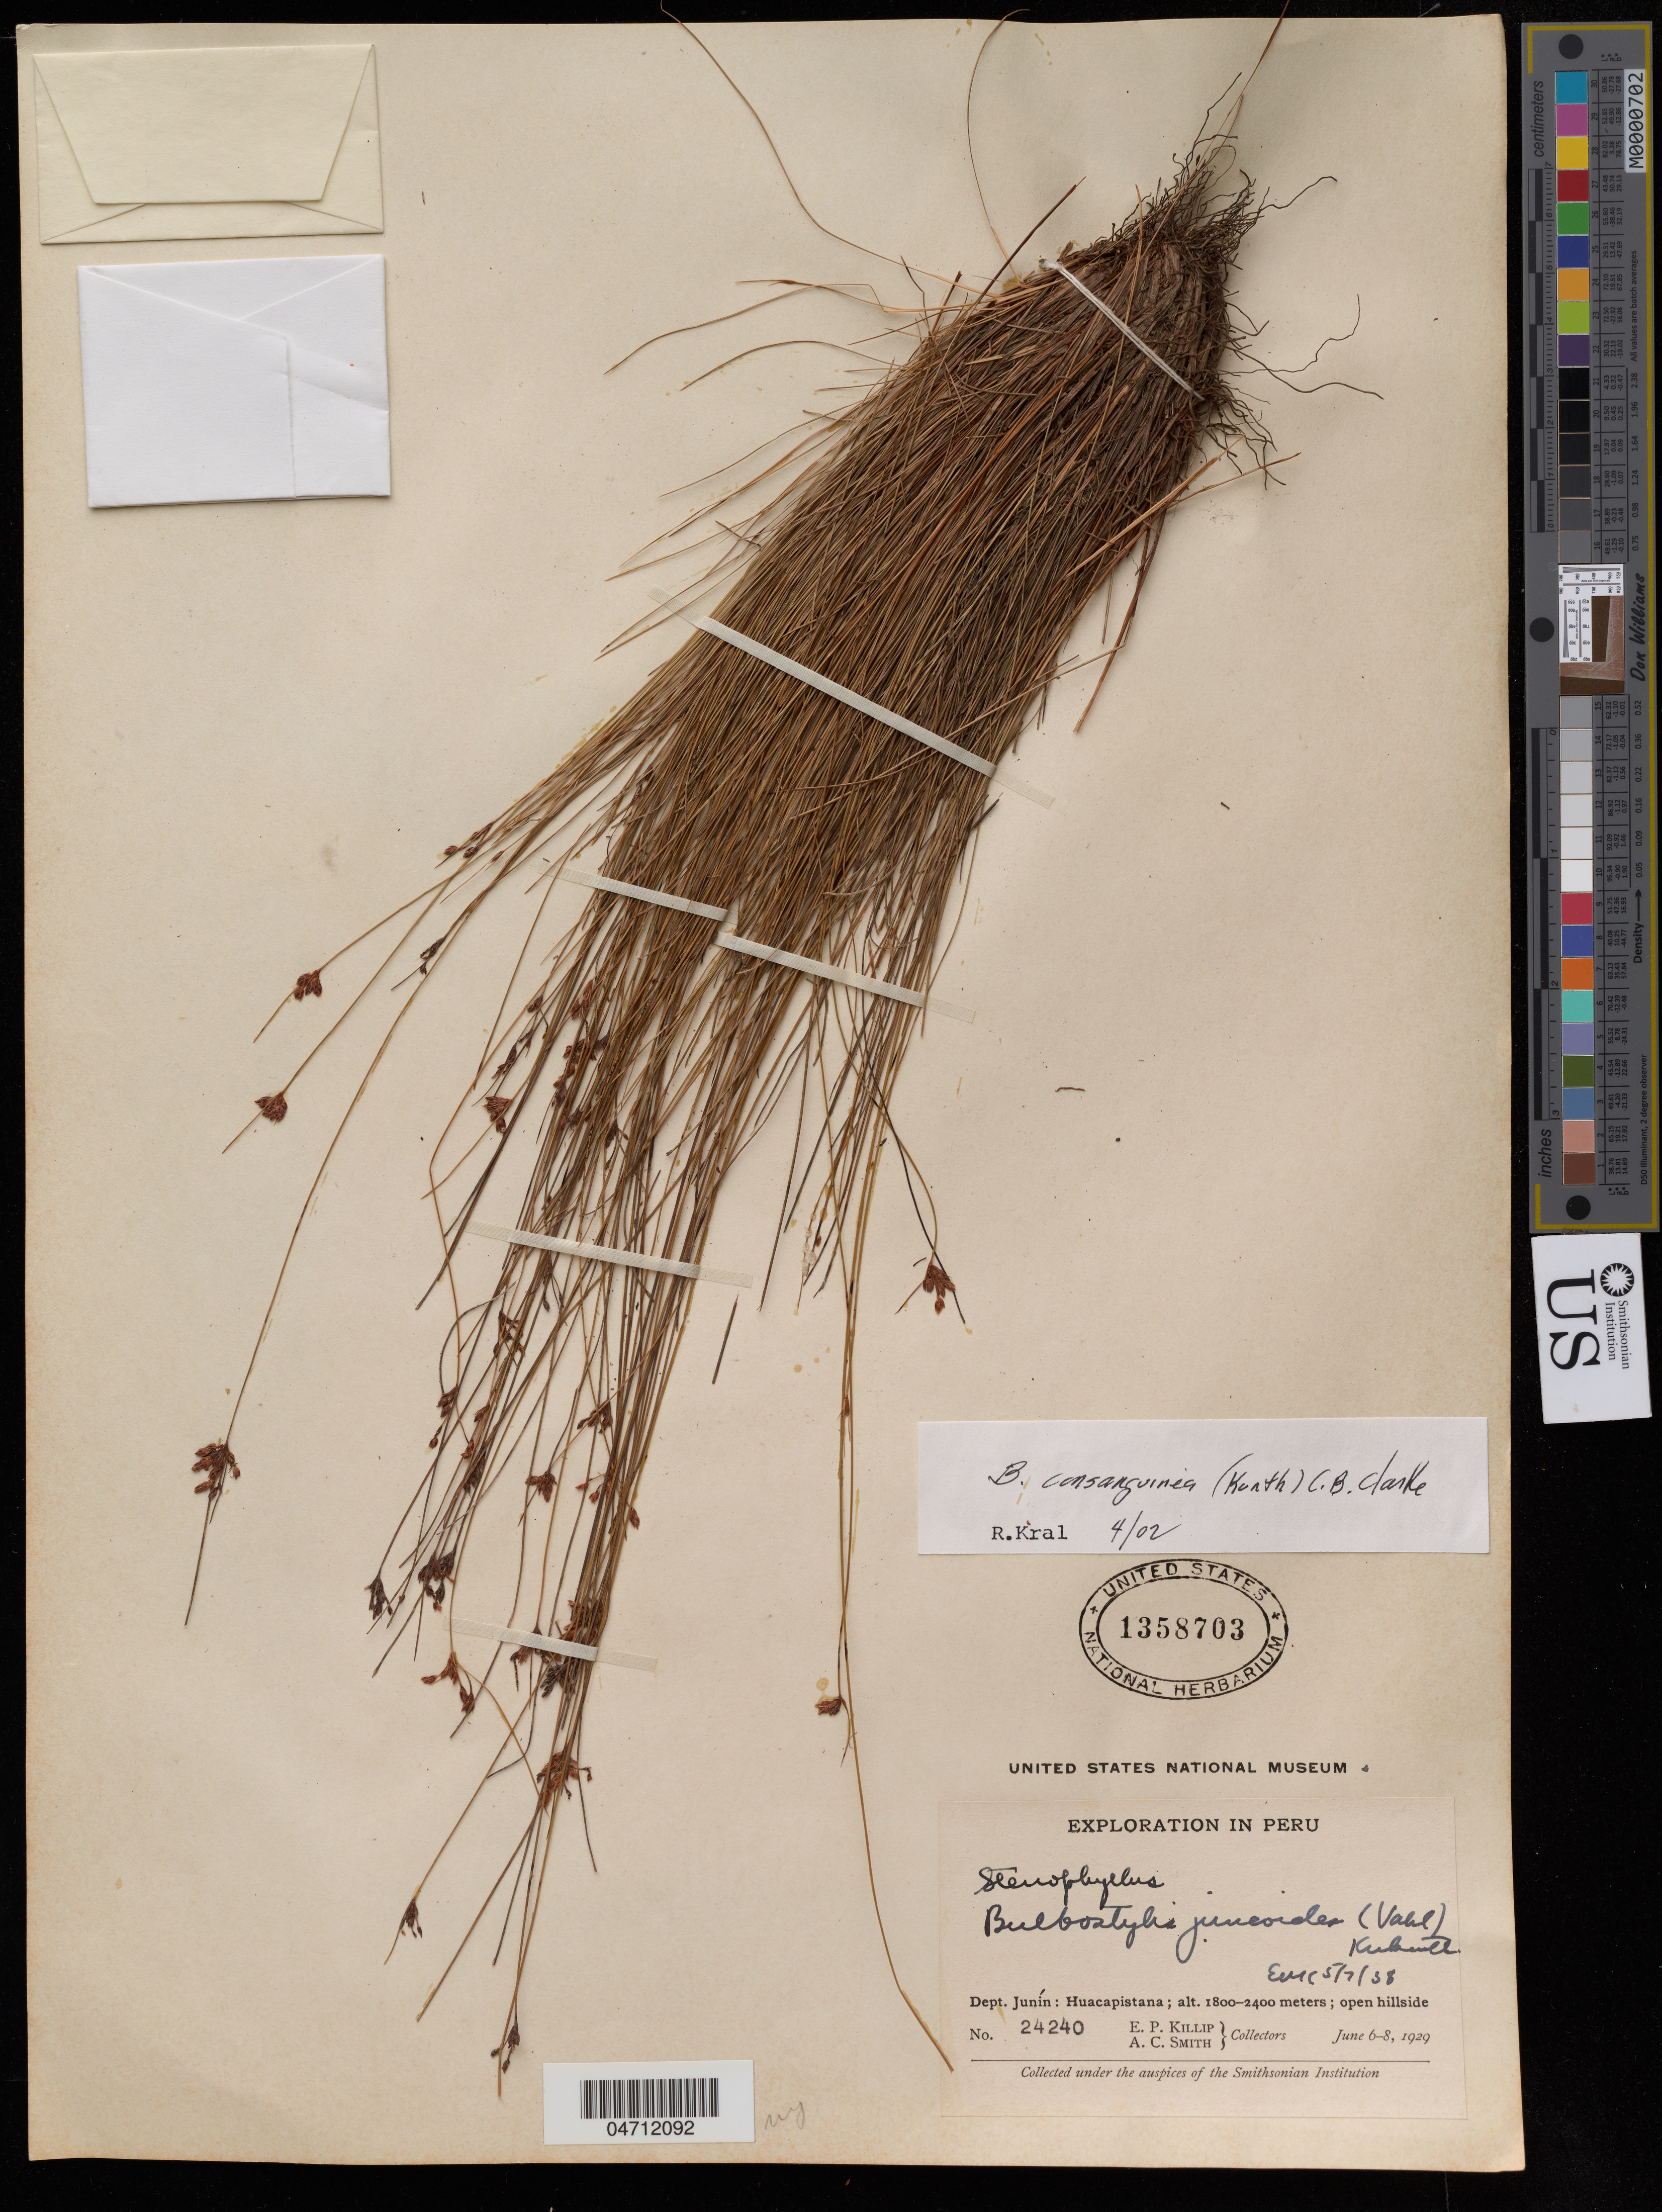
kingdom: Plantae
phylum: Tracheophyta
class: Liliopsida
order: Poales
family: Cyperaceae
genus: Bulbostylis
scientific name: Bulbostylis consanguinea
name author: Nees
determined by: Kral, R.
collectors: E. P. Killip & A. C. Smith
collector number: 24240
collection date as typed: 06 Jun 1929 to 08 Jun 1929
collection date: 1929-06-06/1929-06-08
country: Peru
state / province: Junín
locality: Huacapistana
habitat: Open hillside.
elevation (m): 1800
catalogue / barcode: US 1358703